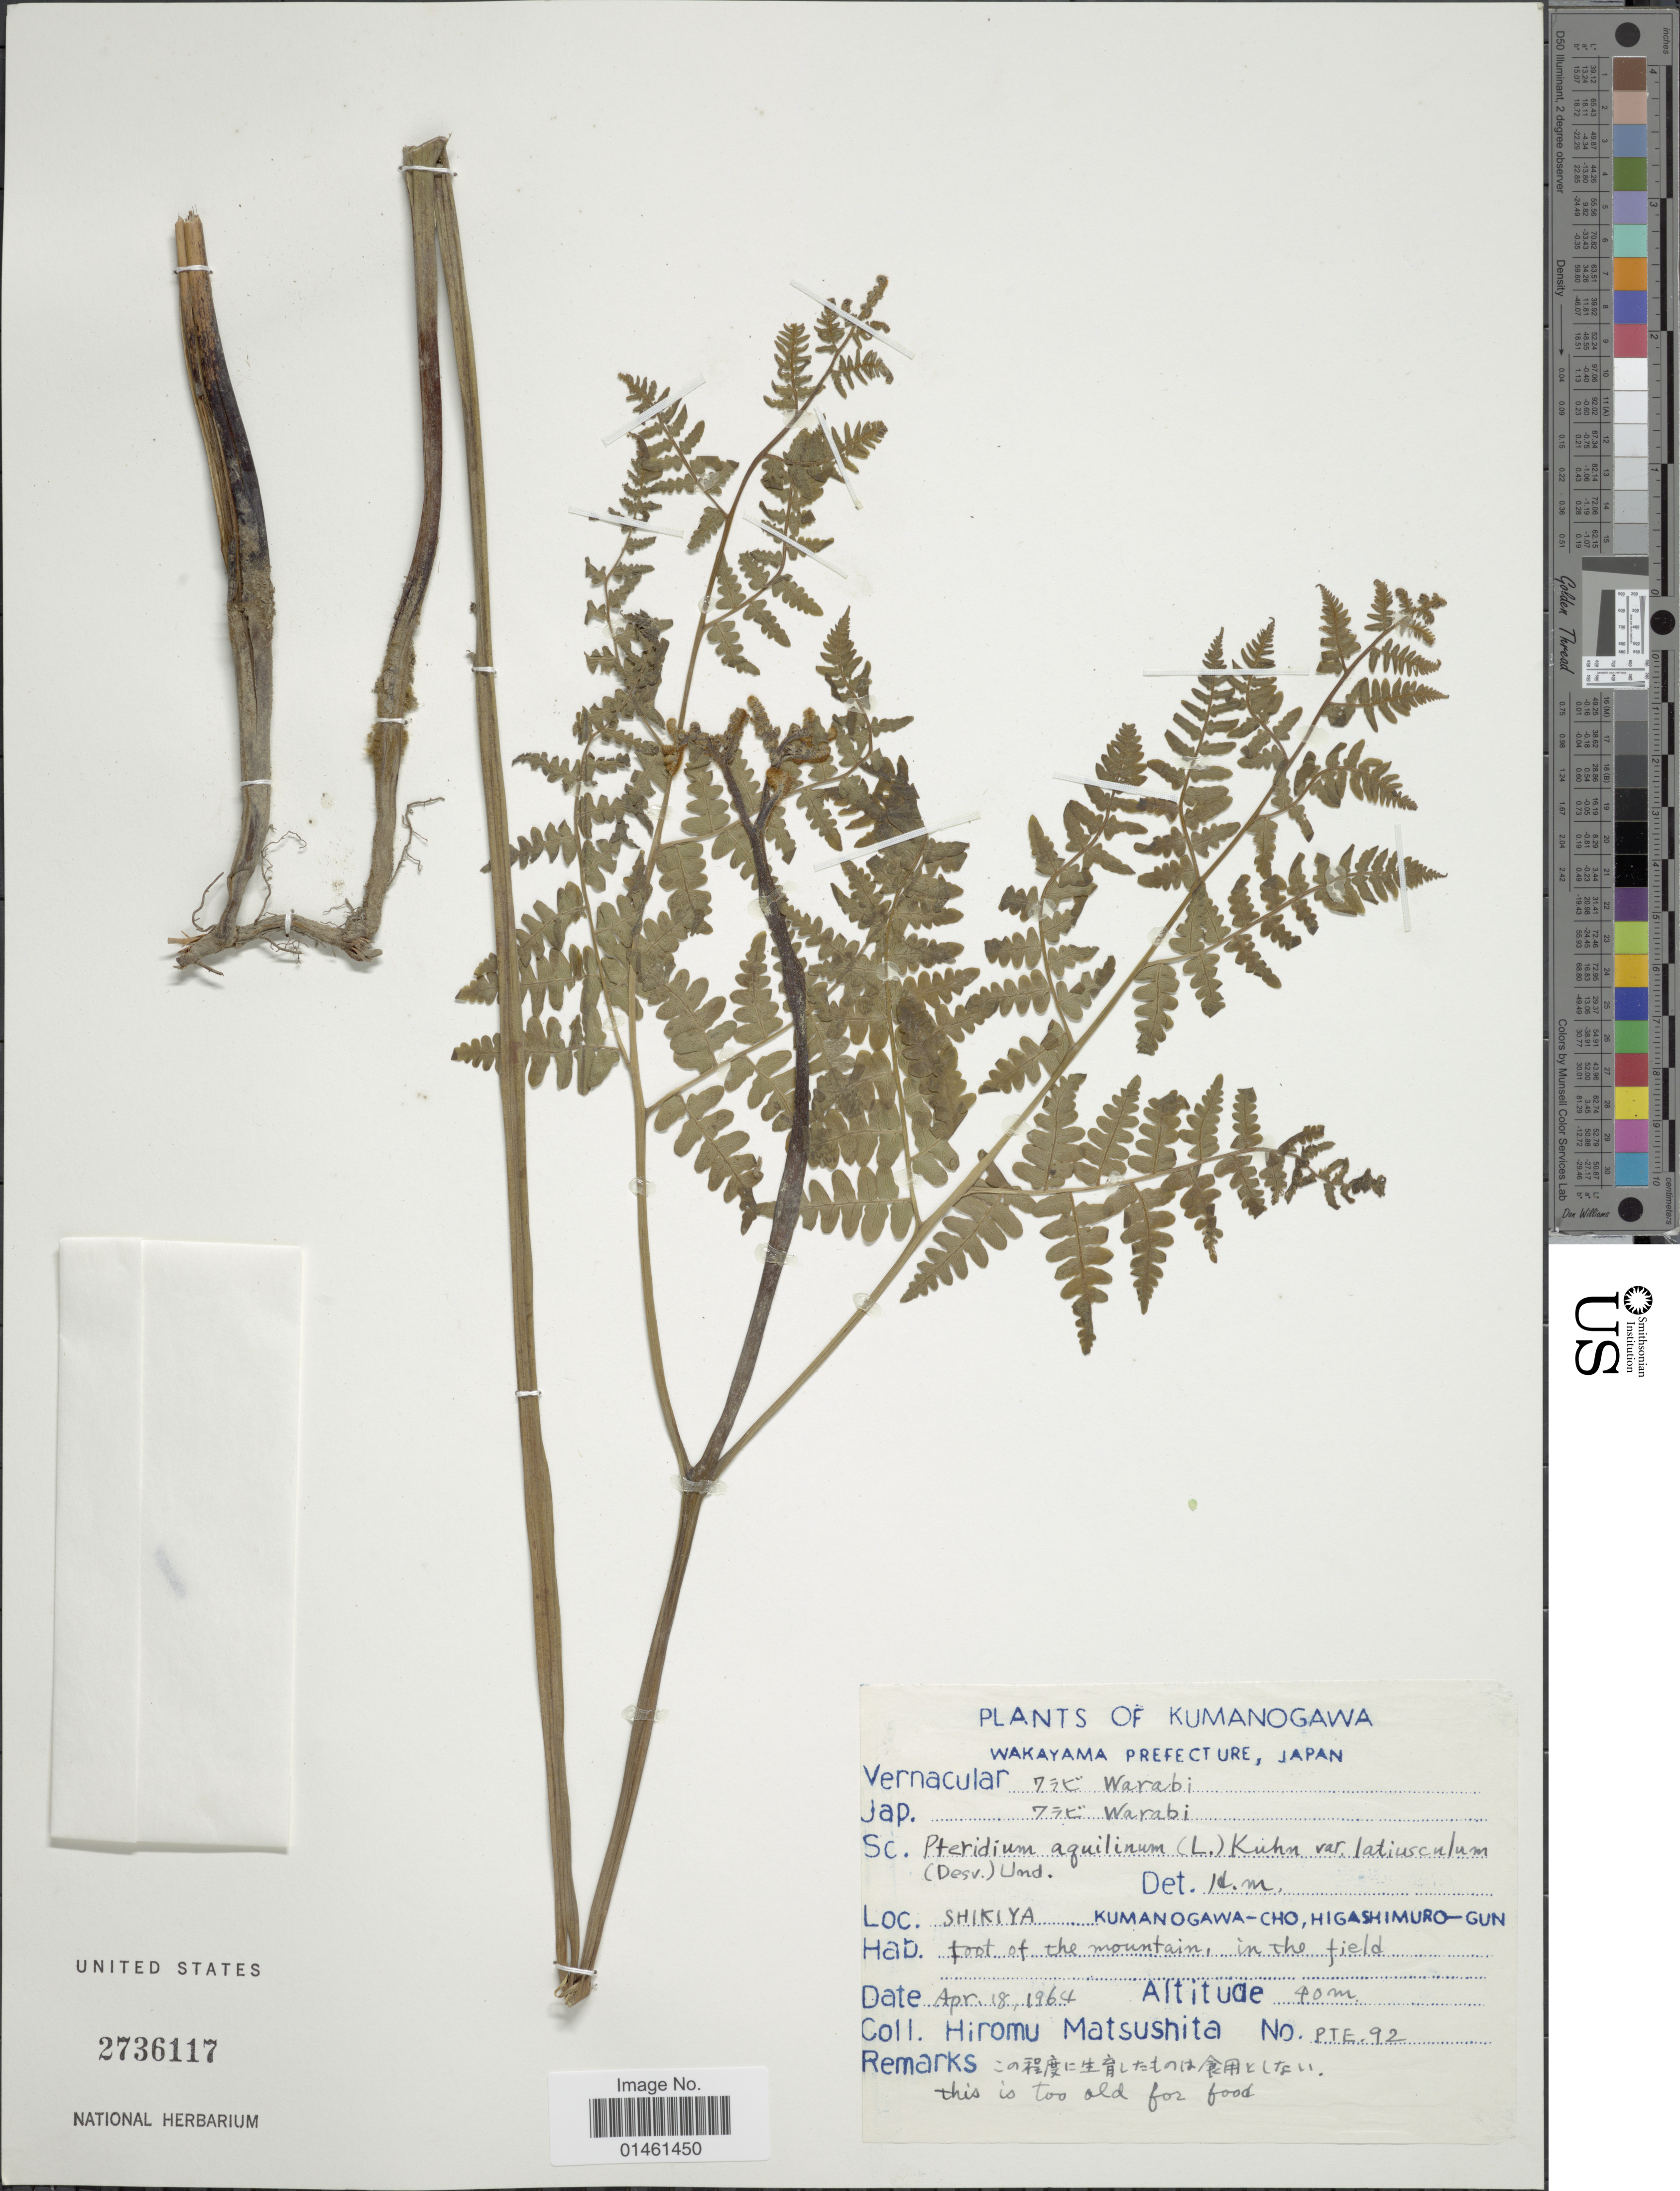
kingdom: Plantae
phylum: Tracheophyta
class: Polypodiopsida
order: Polypodiales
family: Dennstaedtiaceae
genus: Pteridium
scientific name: Pteridium aquilinum var. latiusculum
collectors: H. Matsushita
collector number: PTE92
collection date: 1964-04-18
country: Japan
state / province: Wakayama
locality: Kumanogawa, Wakayama prefecture, Shikaya, Kumanogawa-cho, Higashimuro-gun, foot of the mountain, in the field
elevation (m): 40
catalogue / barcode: US 2736117